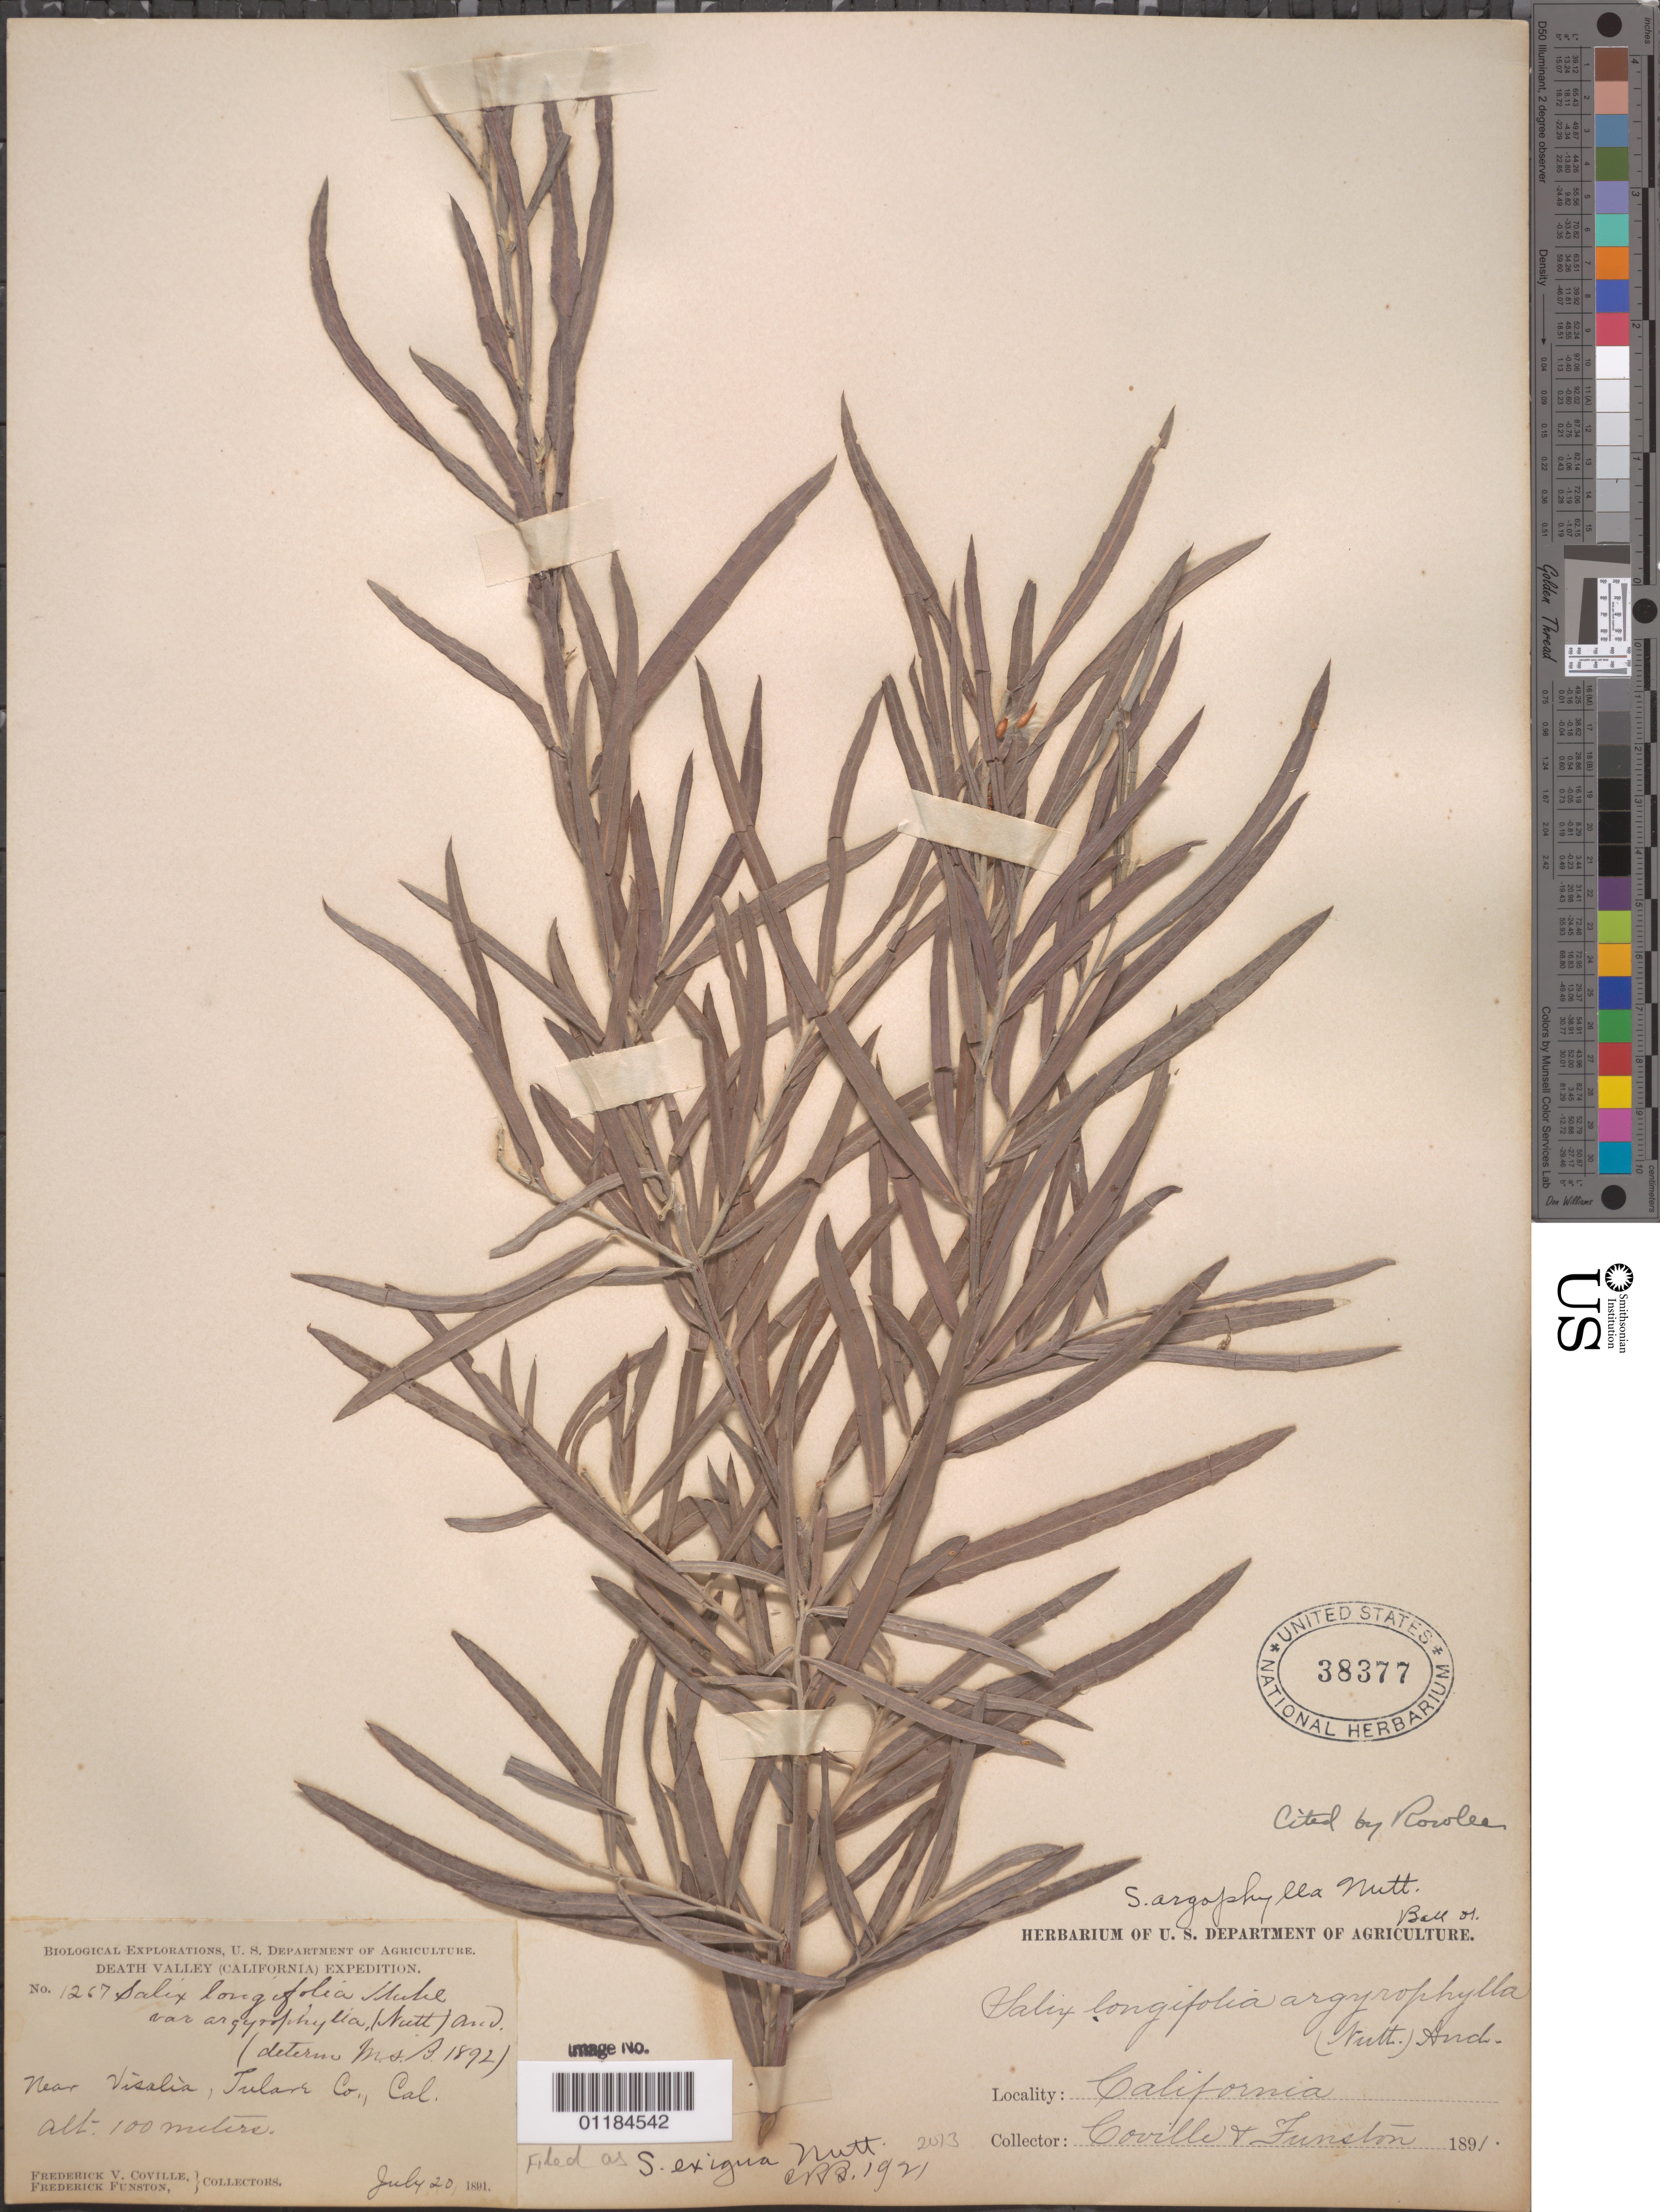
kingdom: Plantae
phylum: Tracheophyta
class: Magnoliopsida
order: Malpighiales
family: Salicaceae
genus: Salix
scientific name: Salix exigua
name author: Nutt.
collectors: F. V. Coville & F. Funston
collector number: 1267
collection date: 1891-07-20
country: United States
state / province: California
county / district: Tulare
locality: near Visalia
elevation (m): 100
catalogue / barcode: US 38377